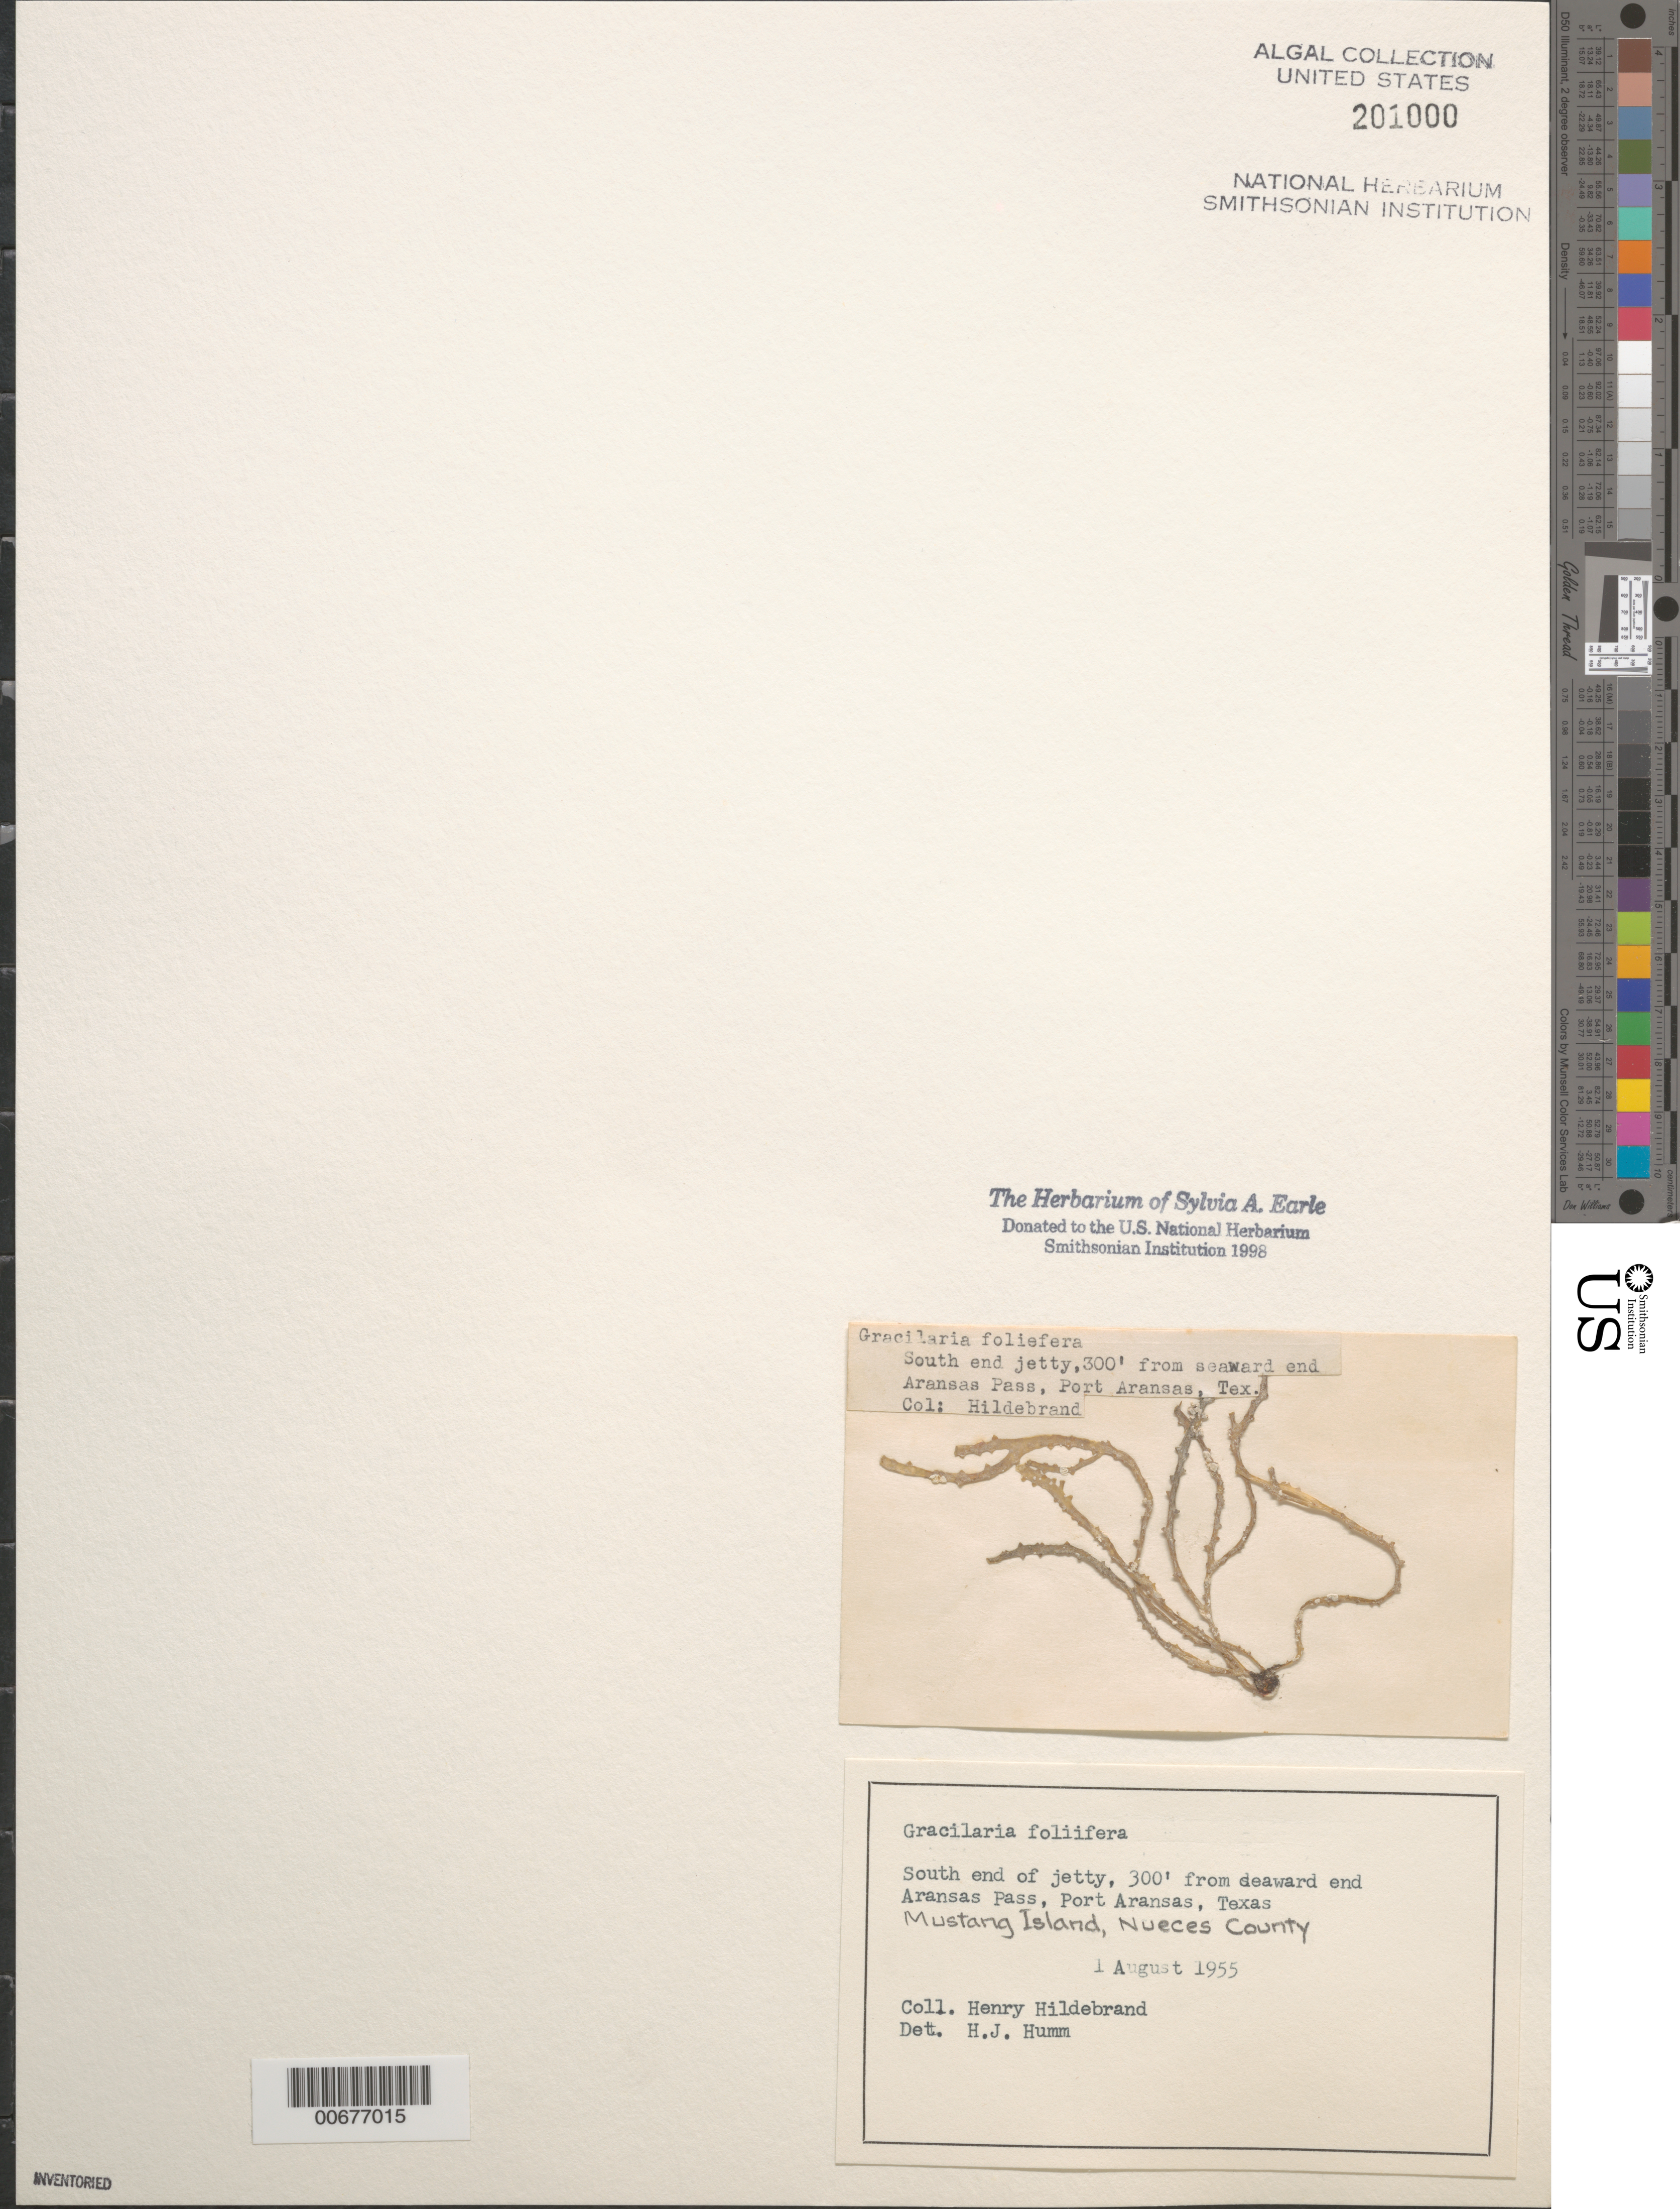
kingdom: Plantae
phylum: Rhodophyta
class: Florideophyceae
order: Gracilariales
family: Gracilariaceae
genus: Gracilaria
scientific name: Gracilaria foliifera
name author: (Forssk.) Børgesen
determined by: Humm, Harold J.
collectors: H. Hildebrand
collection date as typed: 01 Aug 1955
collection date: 1955-08-01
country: United States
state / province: Texas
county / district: Nueces County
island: Mustang Island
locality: Aransas Pass, Port Aransas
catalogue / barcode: US 201000